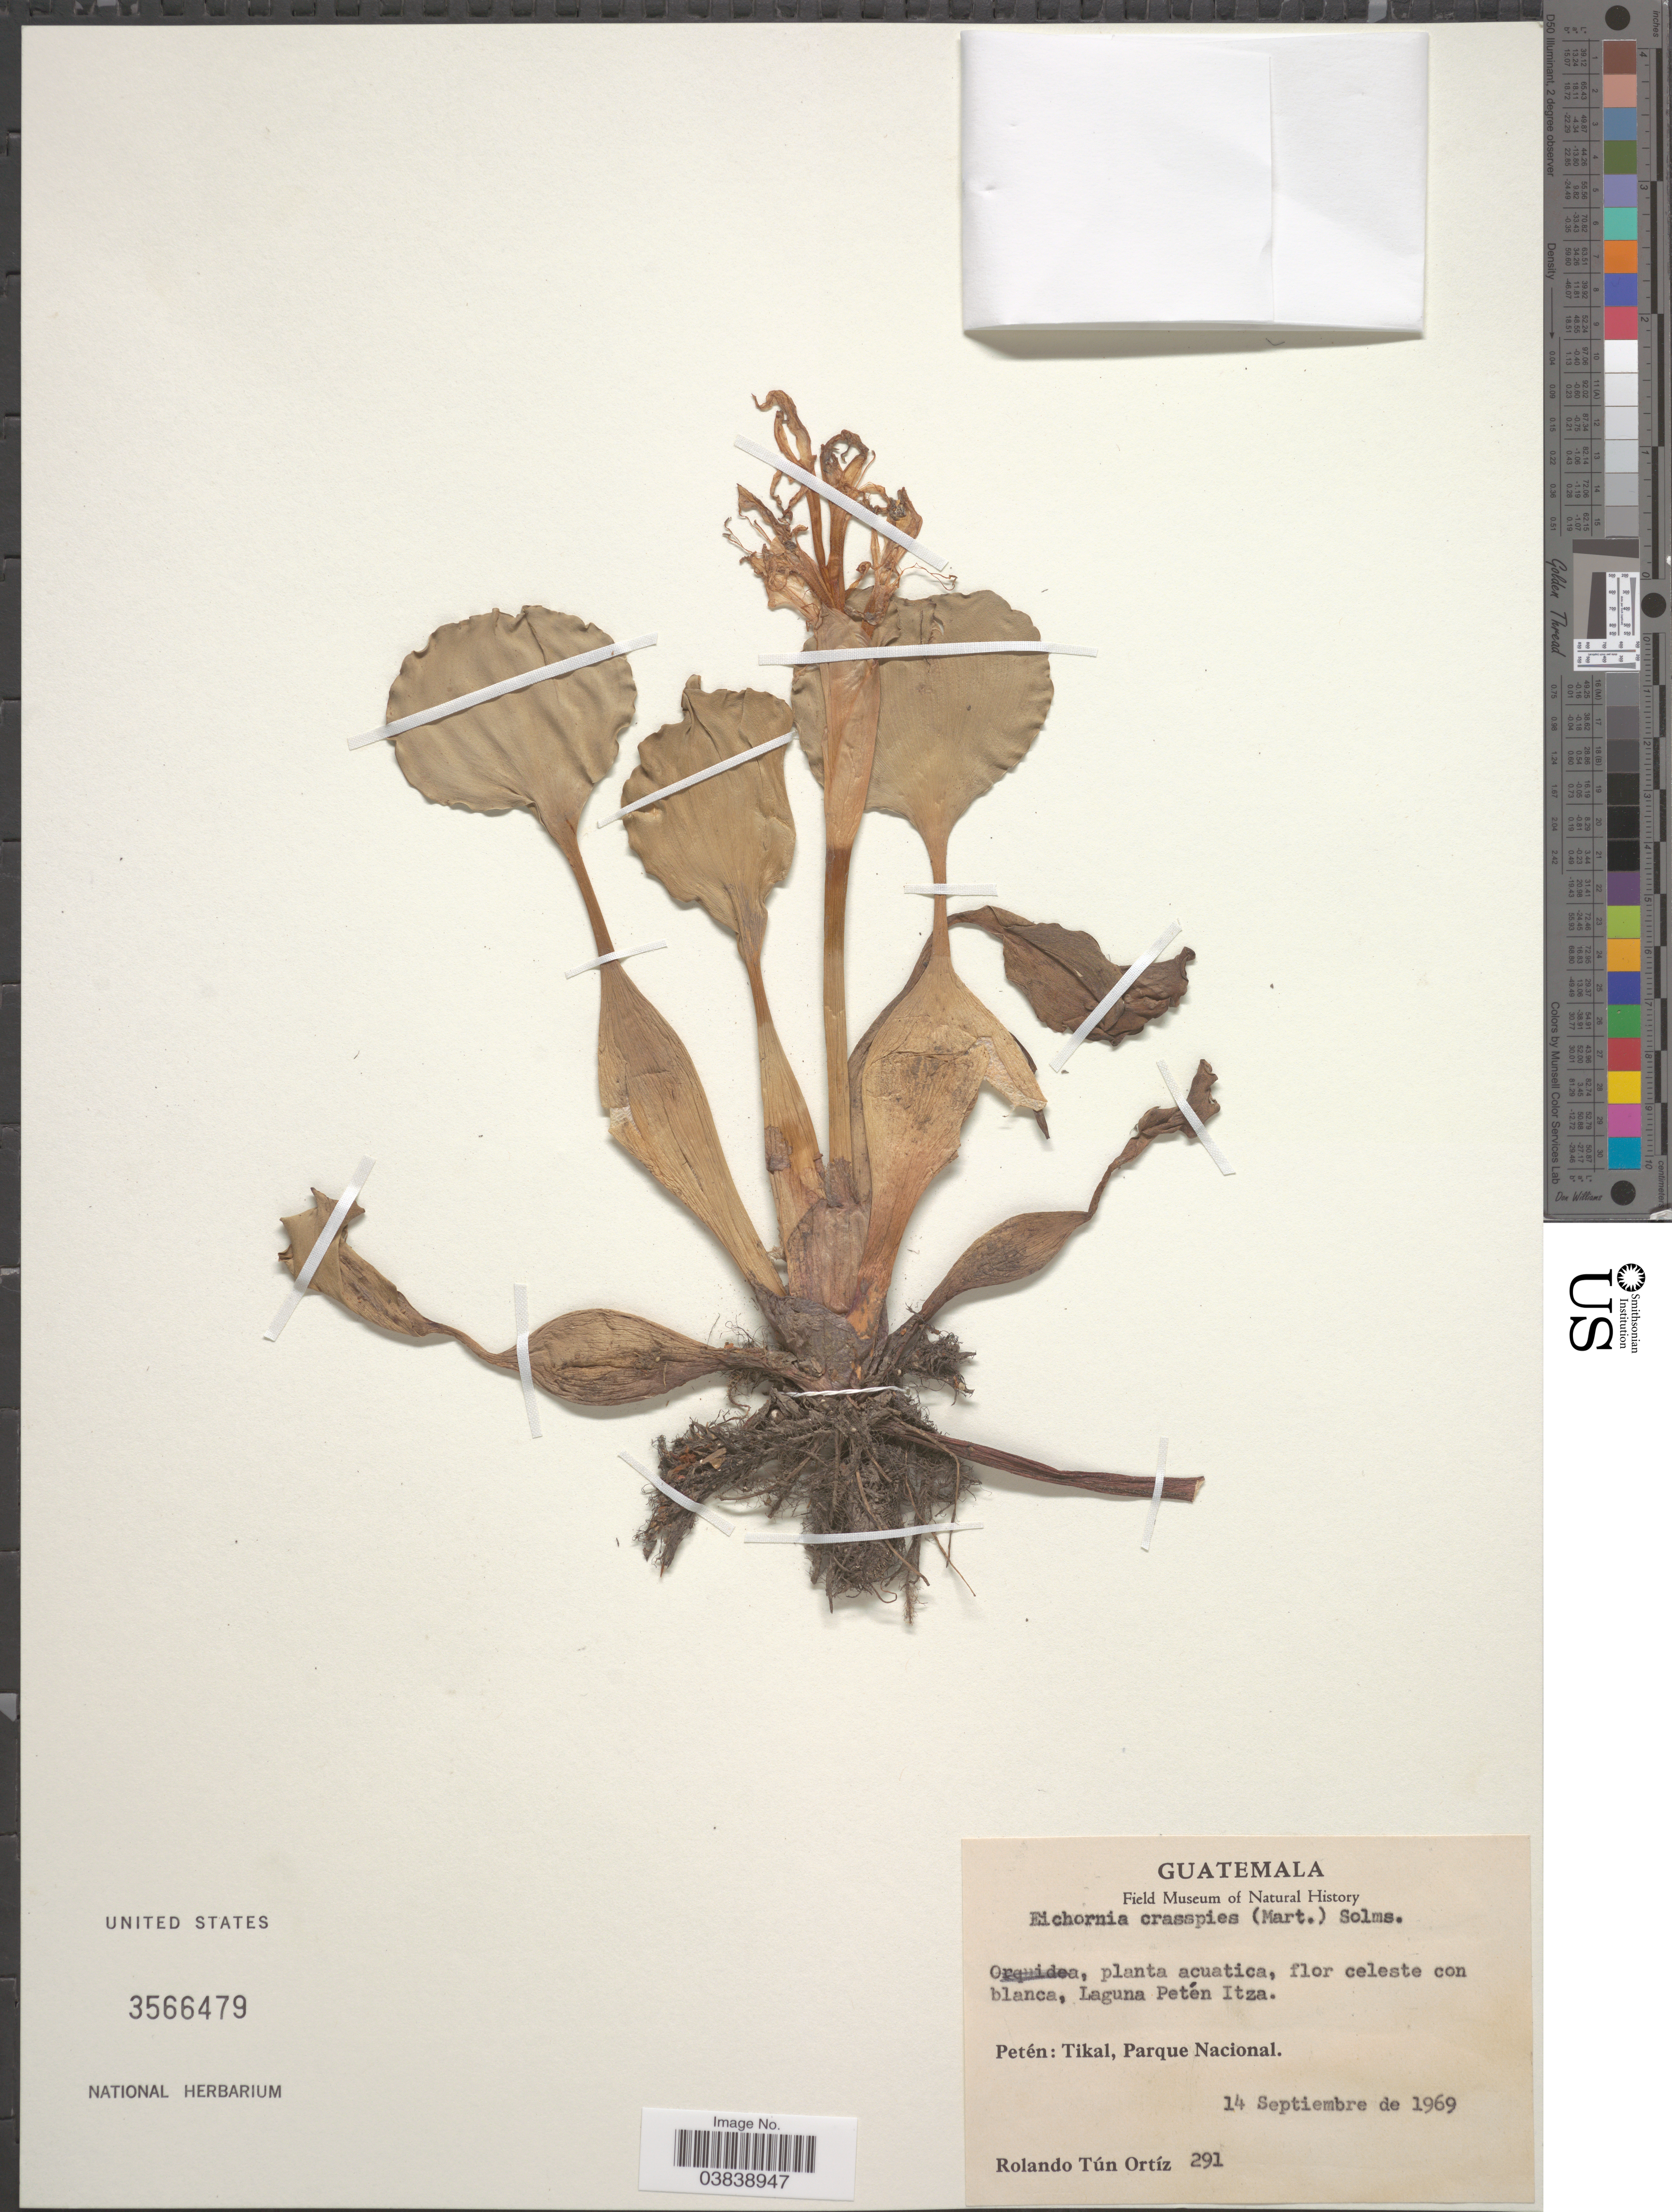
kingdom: Plantae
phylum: Tracheophyta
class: Liliopsida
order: Commelinales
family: Pontederiaceae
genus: Eichhornia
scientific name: Eichhornia crassipes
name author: (Mart.) Solms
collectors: R. T. Ortíz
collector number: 291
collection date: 1969-09-14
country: Guatemala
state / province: El Peten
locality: Laguna Petén Itza. Tikal, Parque Nacional.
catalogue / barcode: US 3566479